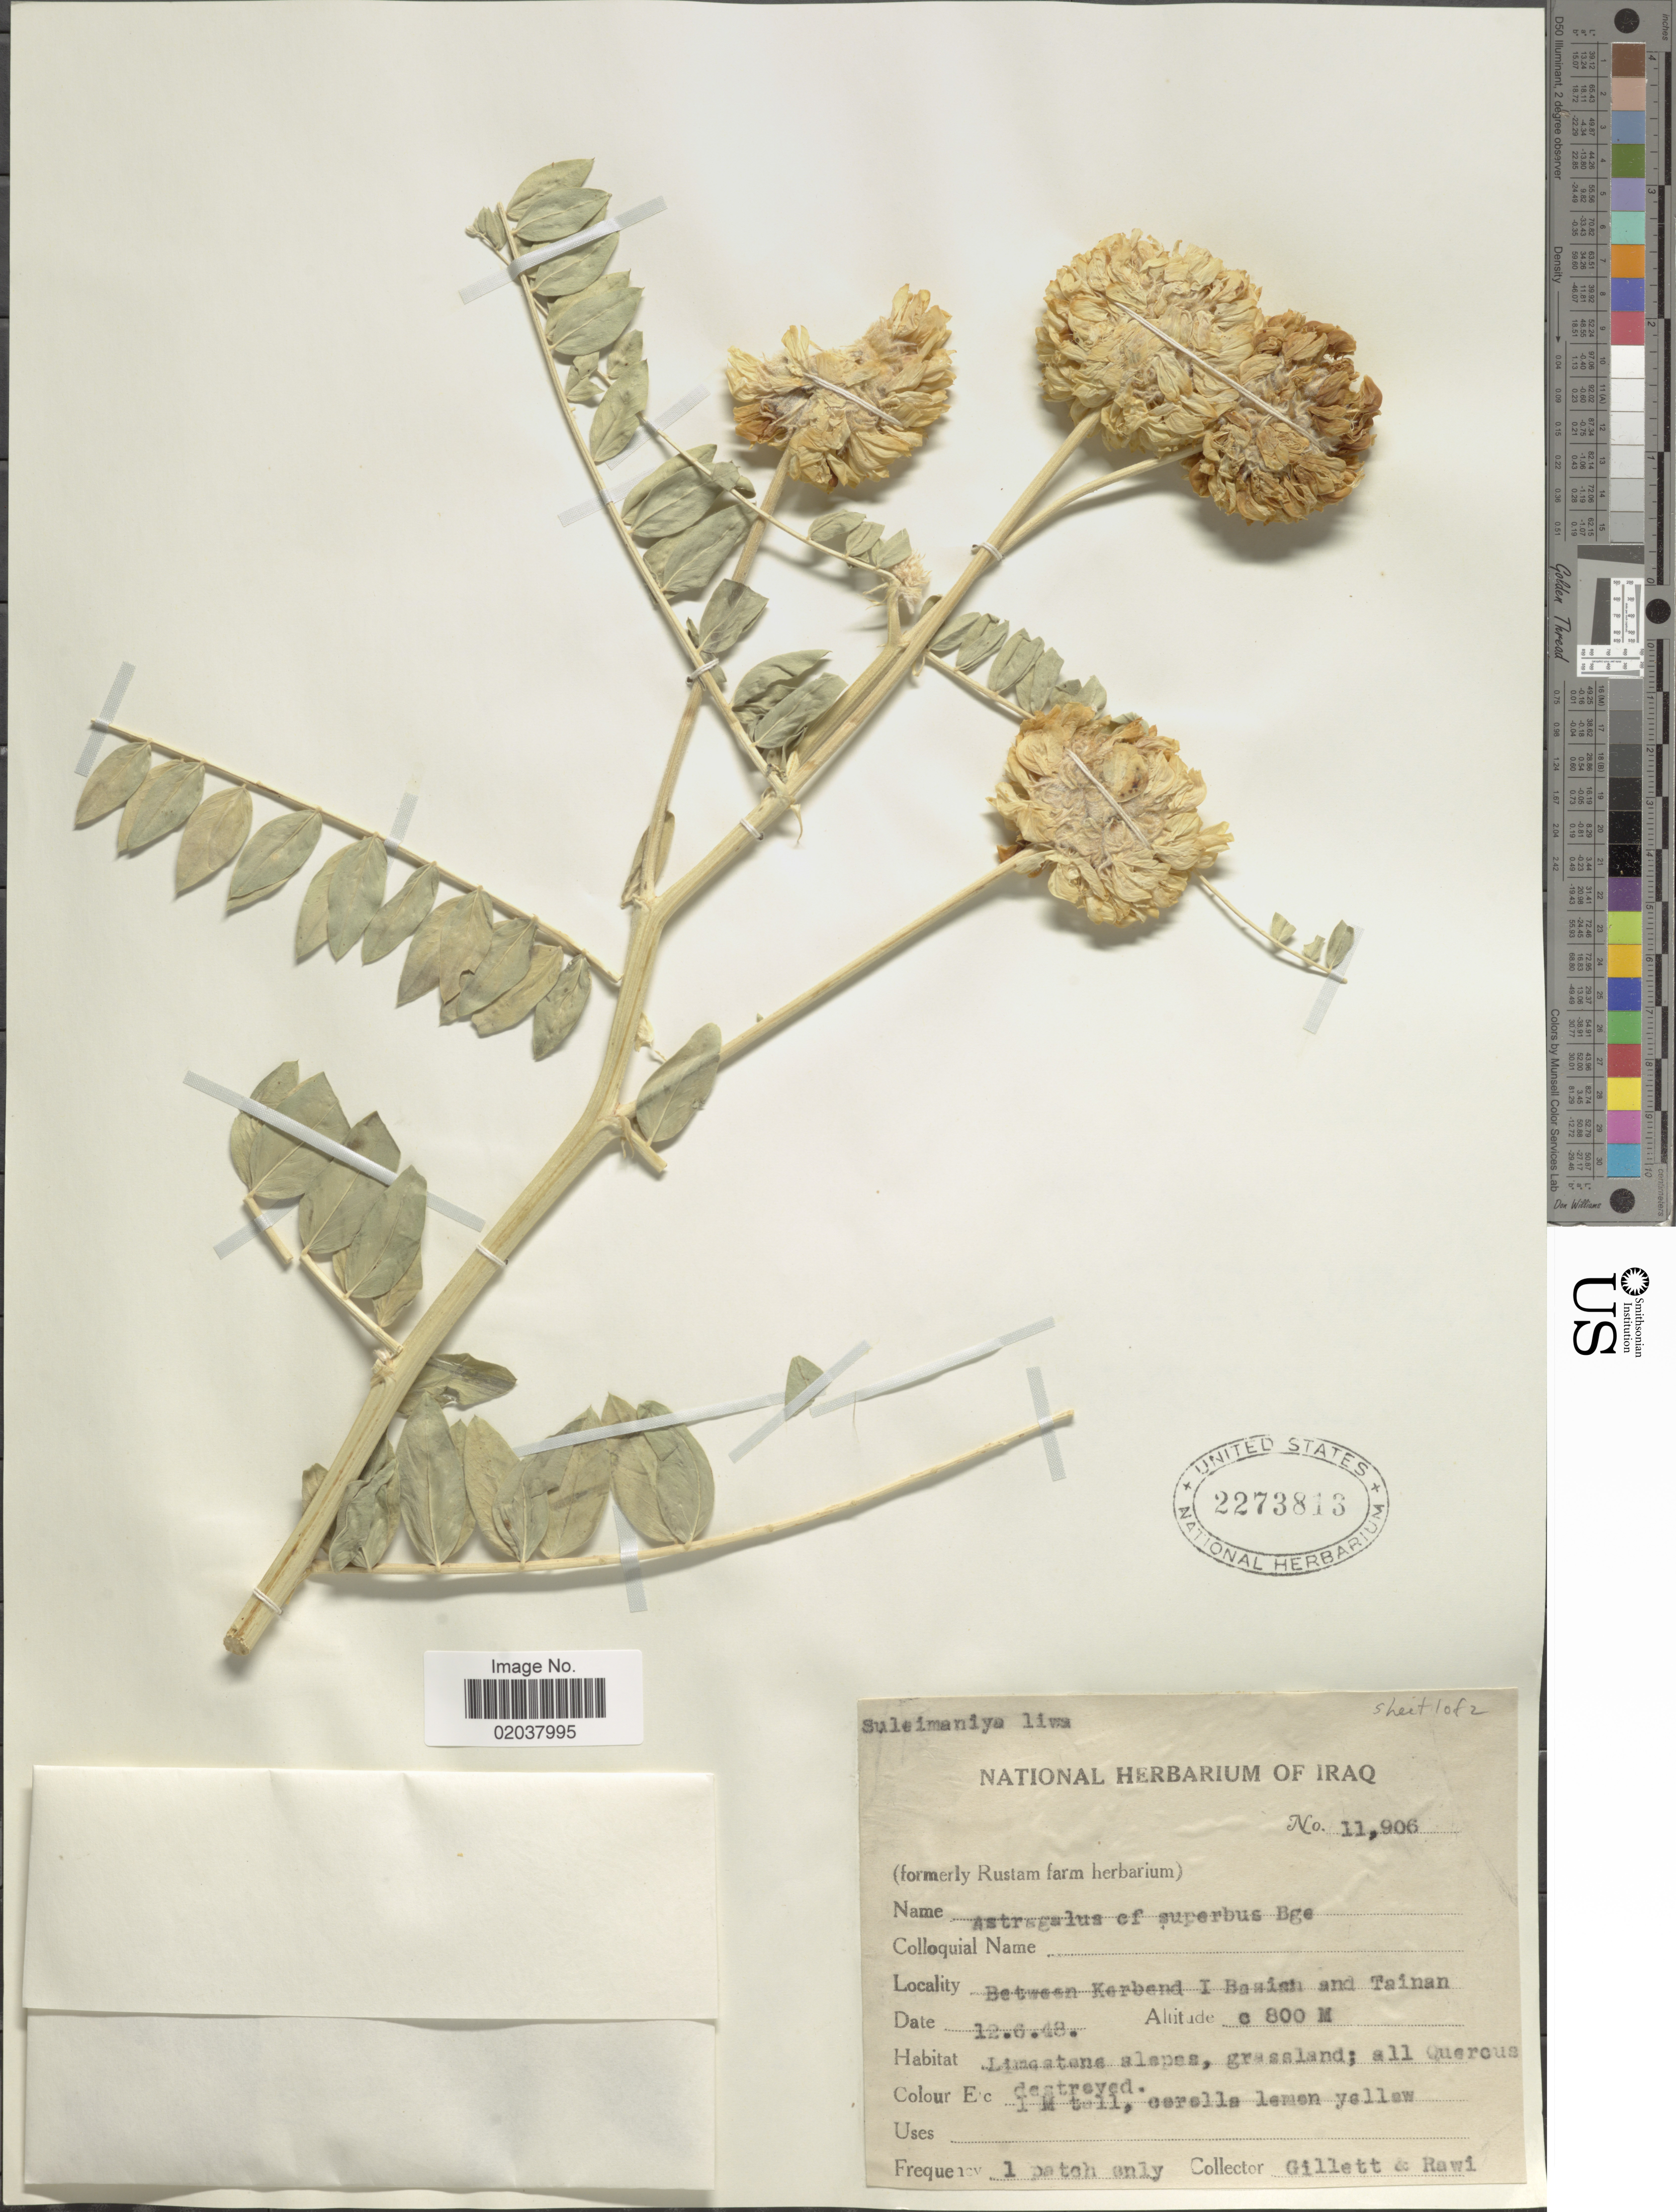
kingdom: Plantae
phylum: Tracheophyta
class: Magnoliopsida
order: Fabales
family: Fabaceae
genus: Astragalus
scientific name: Astragalus echinops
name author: Boiss. ex Aucher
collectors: Gillett, -- & -. Rawi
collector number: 11906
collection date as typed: Transcribed d/m/y: 12/6/48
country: Iraq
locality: Between Kerband I Banish and Tainan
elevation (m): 800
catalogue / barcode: US 2273813